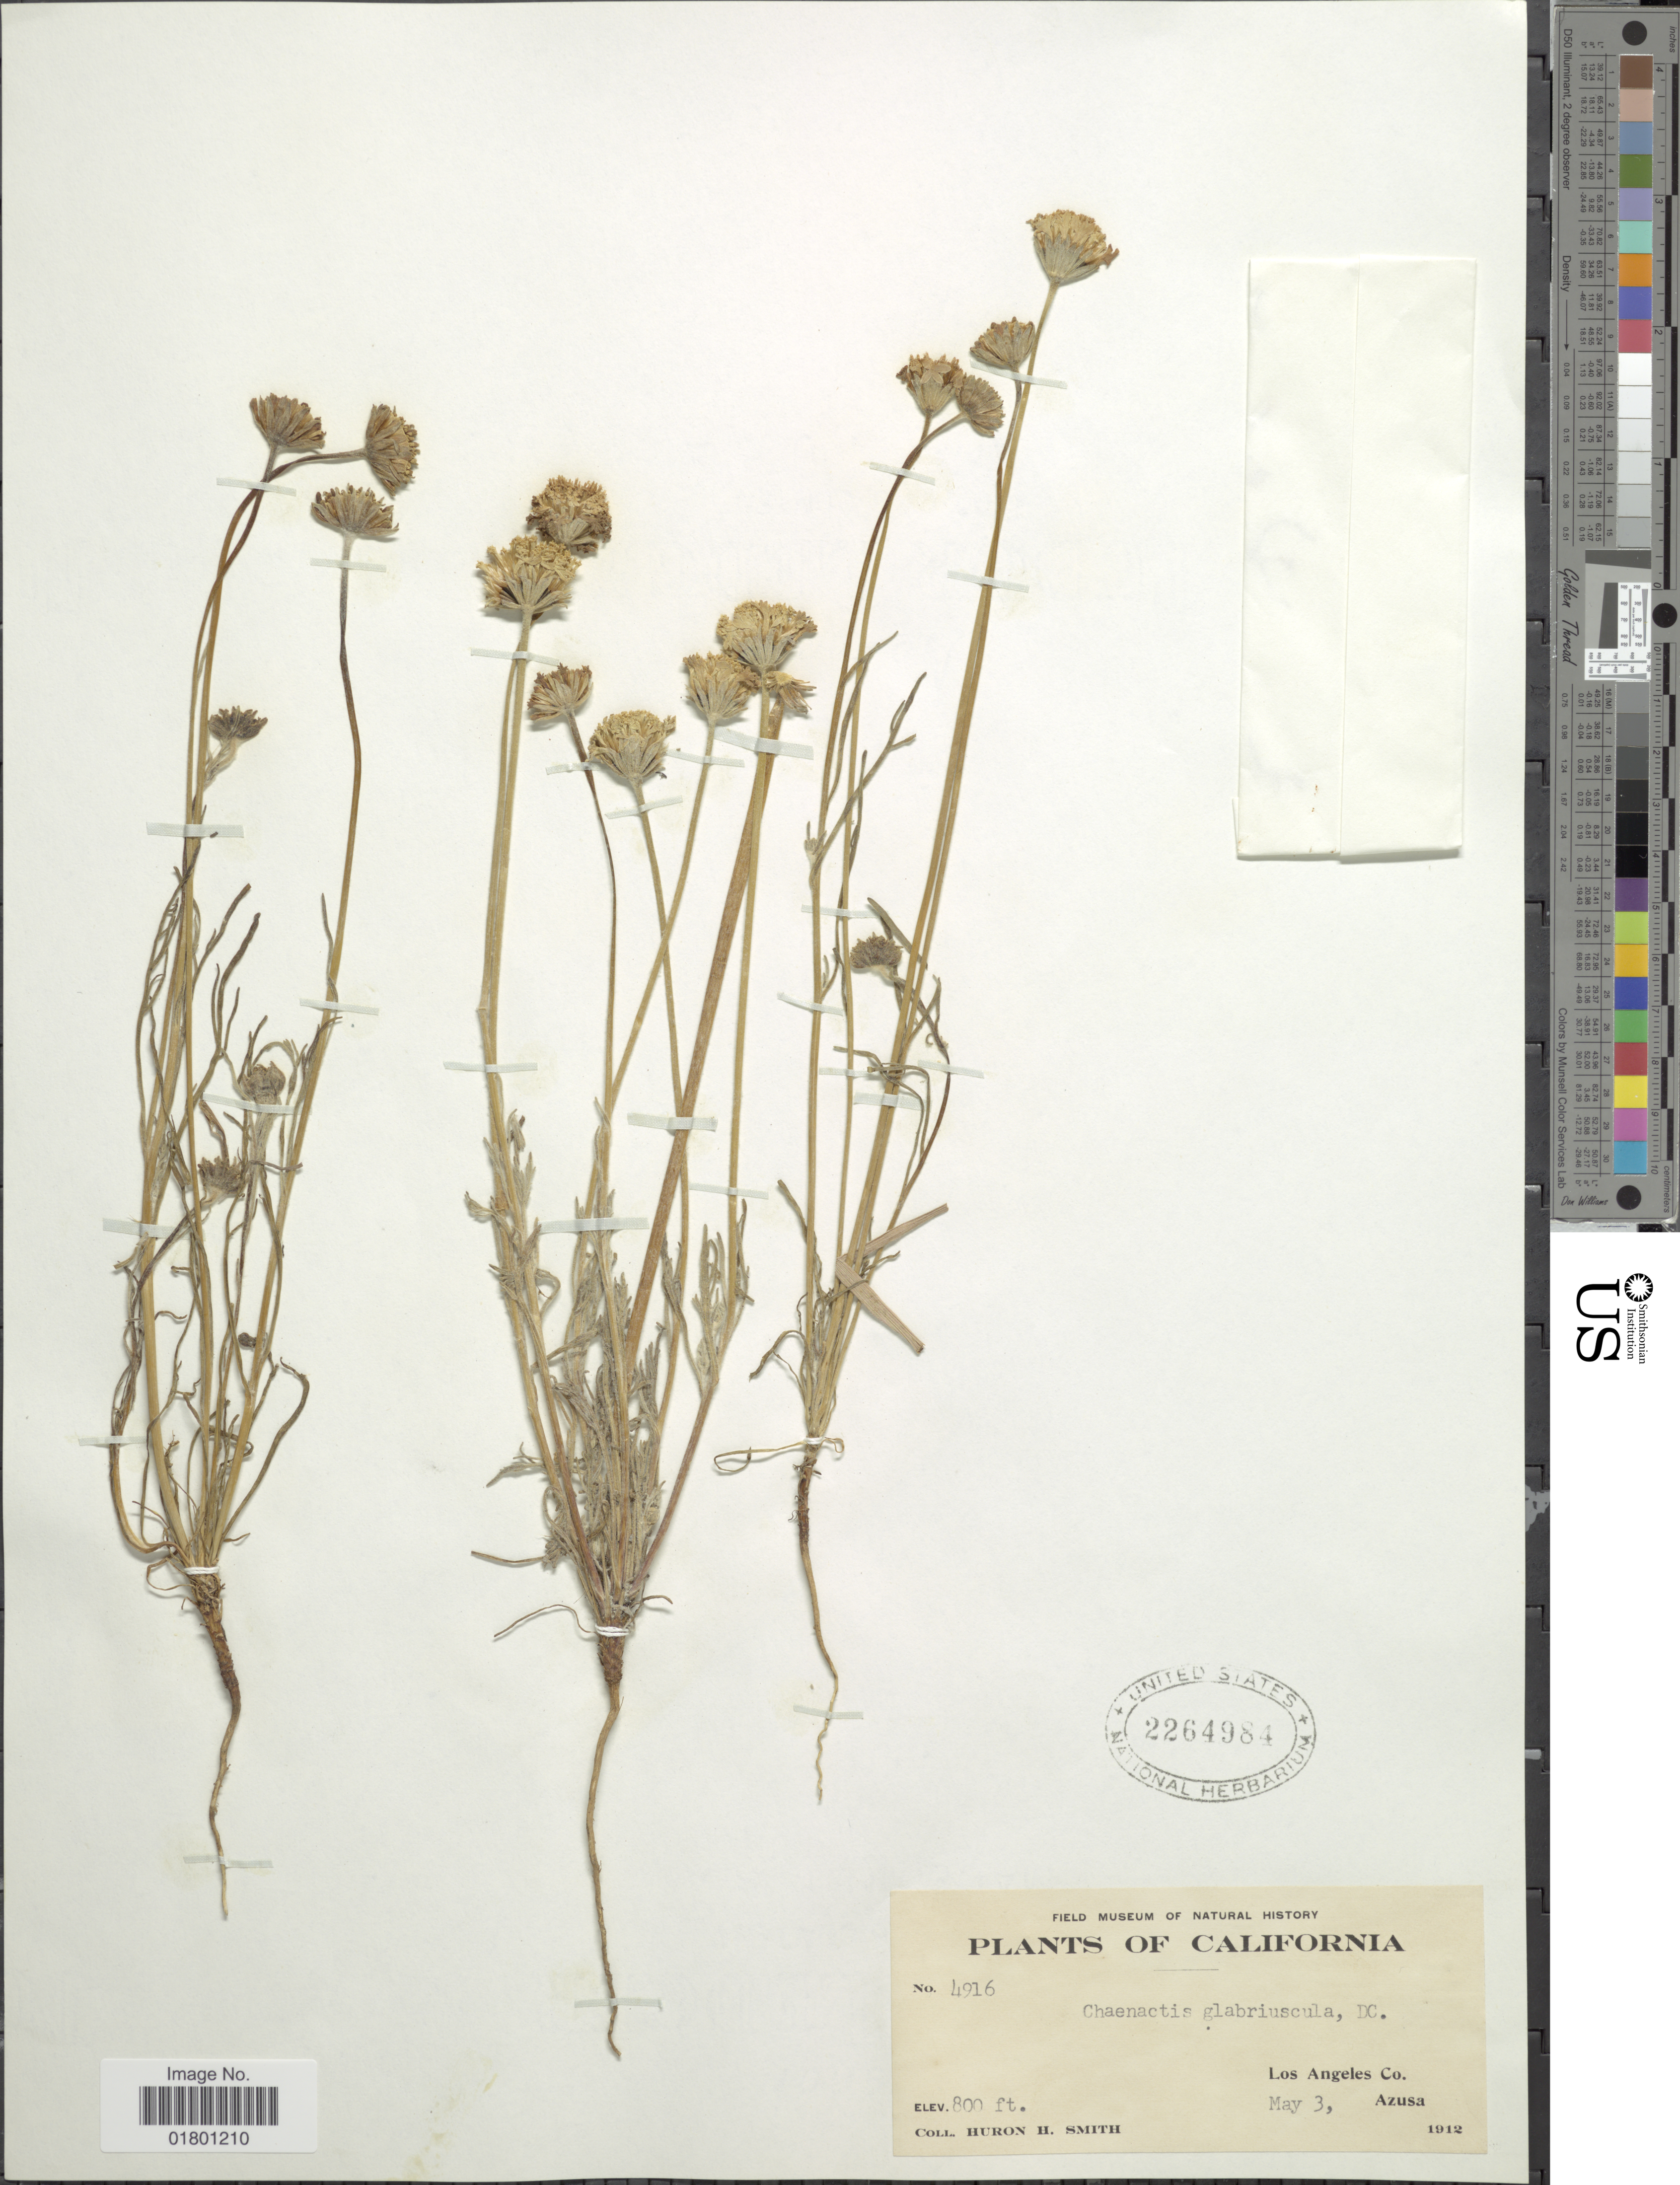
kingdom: Plantae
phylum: Tracheophyta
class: Magnoliopsida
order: Asterales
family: Asteraceae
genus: Chaenactis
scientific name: Chaenactis glabriuscula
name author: DC.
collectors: Huron H. Smith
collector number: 4916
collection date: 1912-05-03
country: United States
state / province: California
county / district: Los Angeles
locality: Los Angeles Co, Azusa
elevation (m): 244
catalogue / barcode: US 2264984